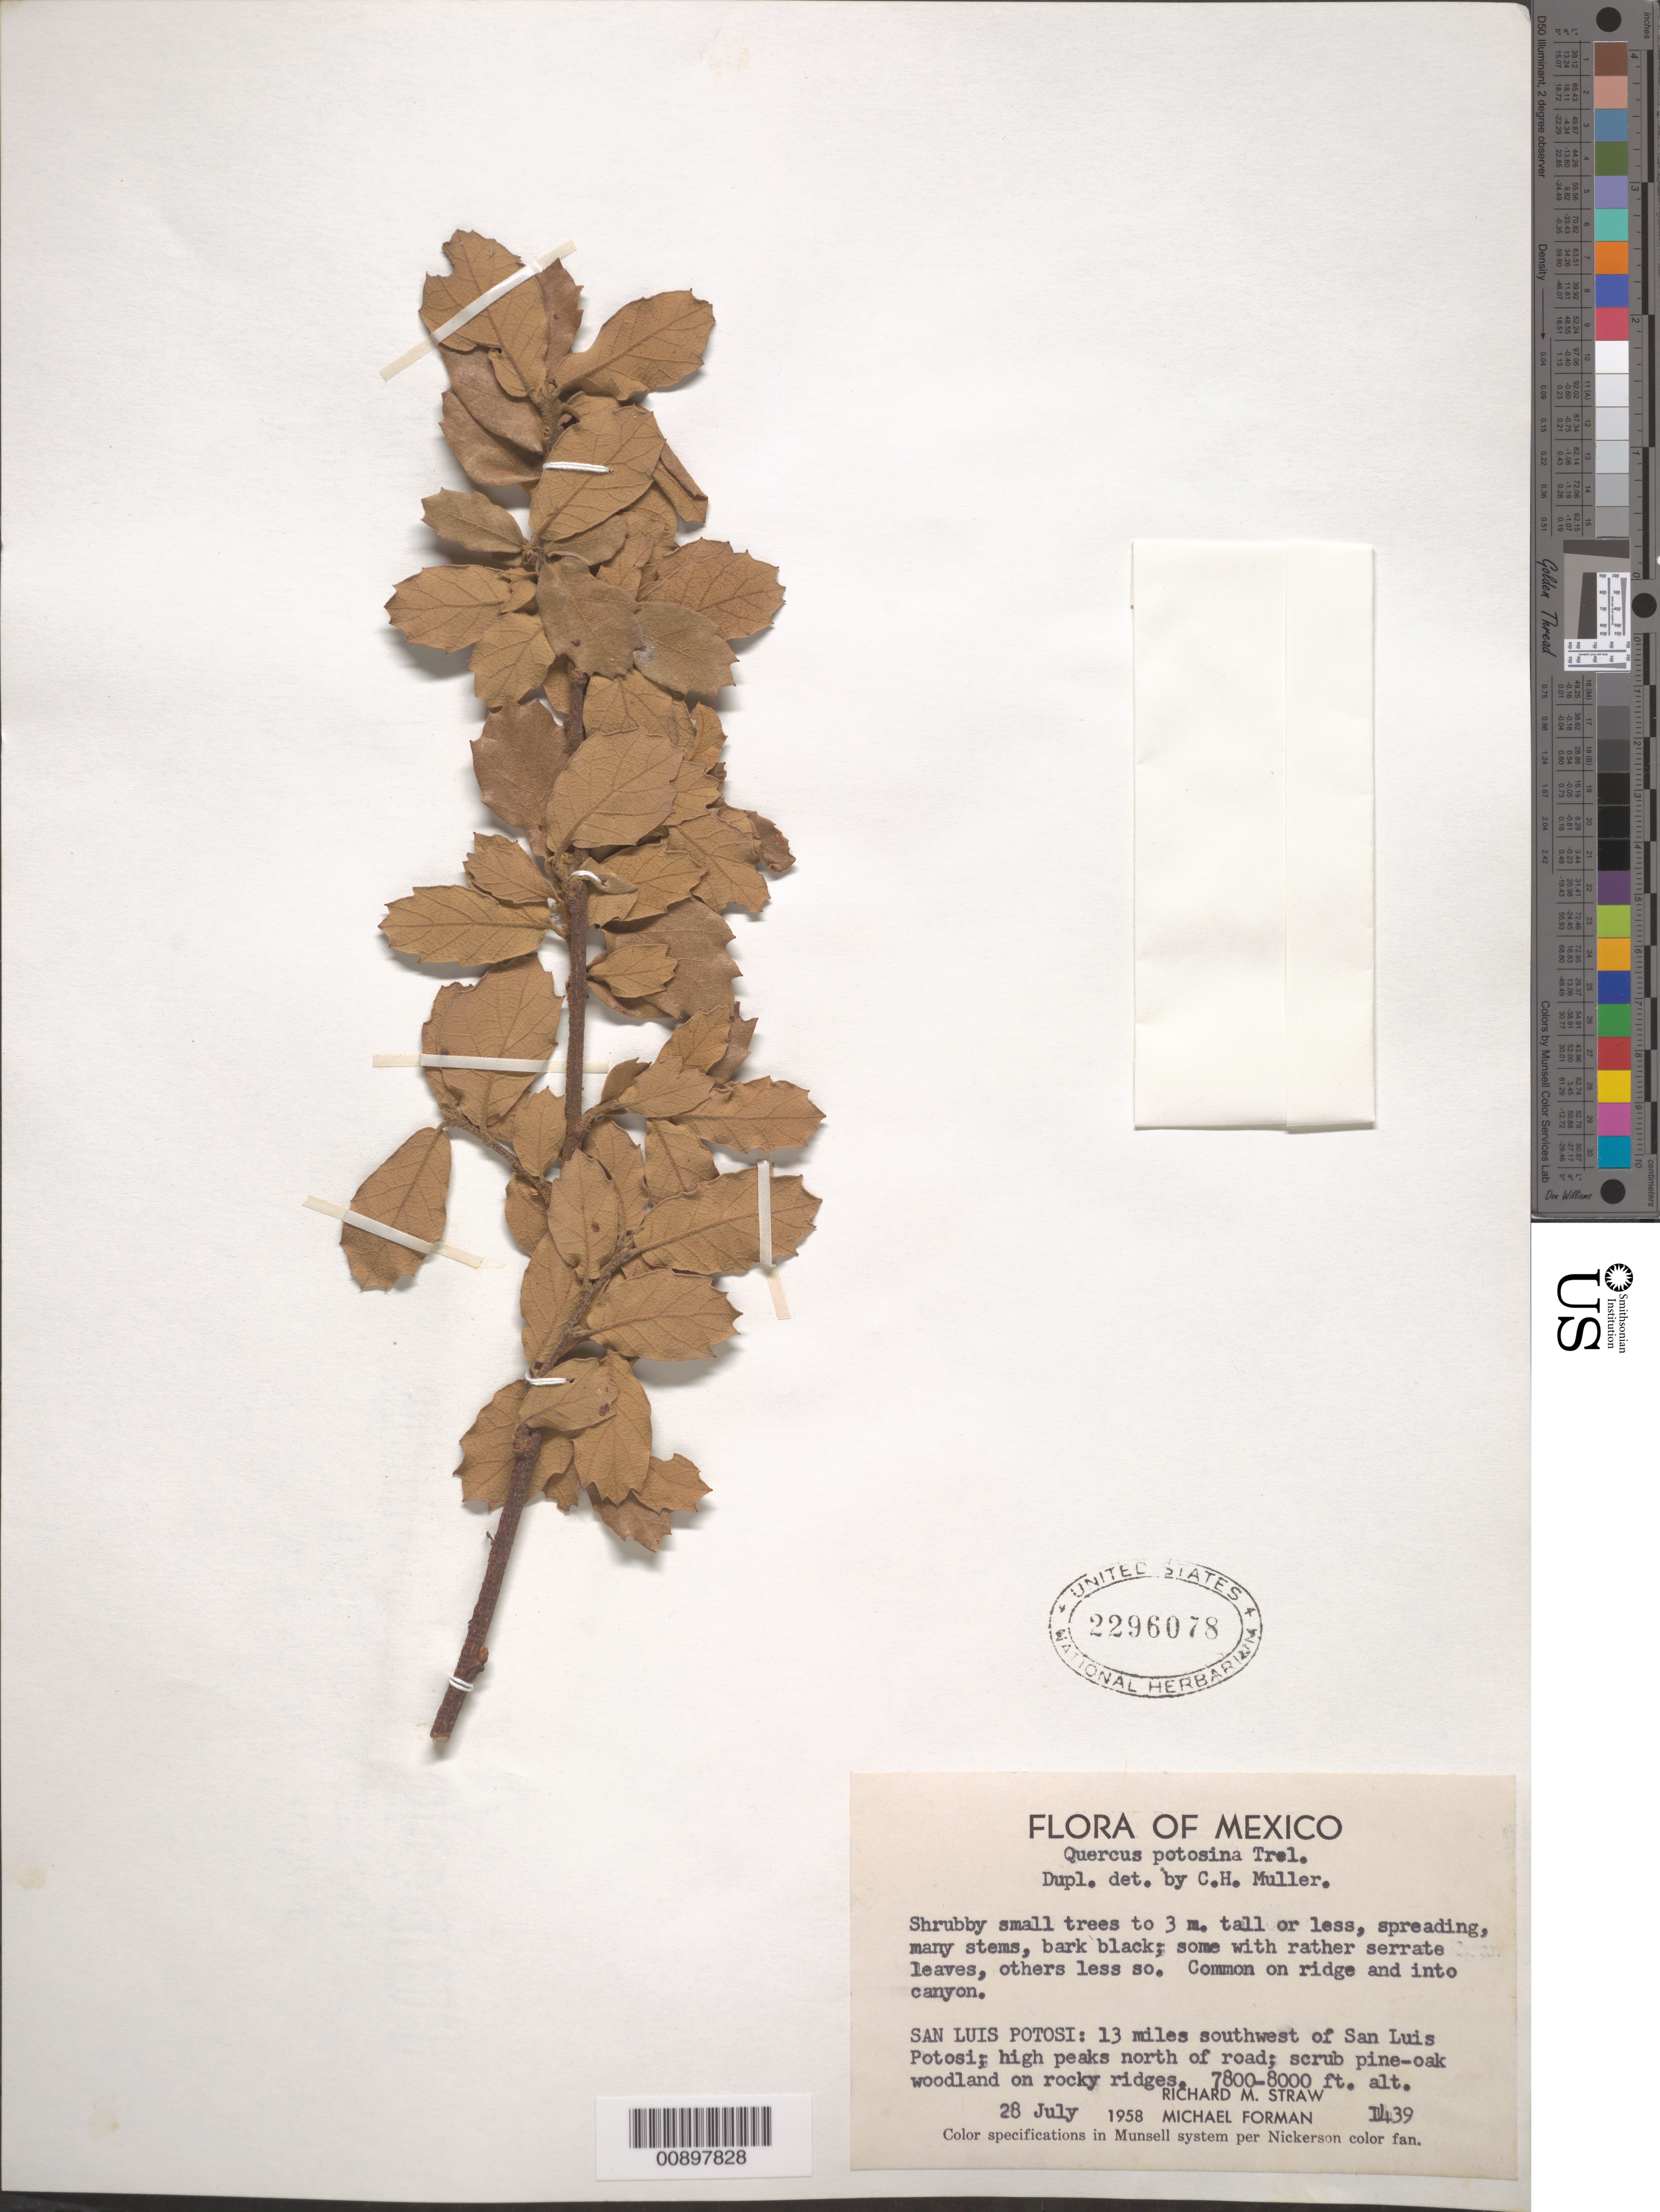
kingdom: Plantae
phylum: Tracheophyta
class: Magnoliopsida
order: Fagales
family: Fagaceae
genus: Quercus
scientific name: Quercus potosina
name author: Trel.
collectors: R. M. Straw & Forman, M.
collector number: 1439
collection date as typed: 28 Jul 1958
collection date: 1958-07-28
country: Mexico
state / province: San Luis Potosí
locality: San Luis Potosí: 13 miles southwest of San Luis Potosí; high peaks north of road.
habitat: Scrub pine-oak woodland on rocky ridges.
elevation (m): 2377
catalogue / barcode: US 2296078